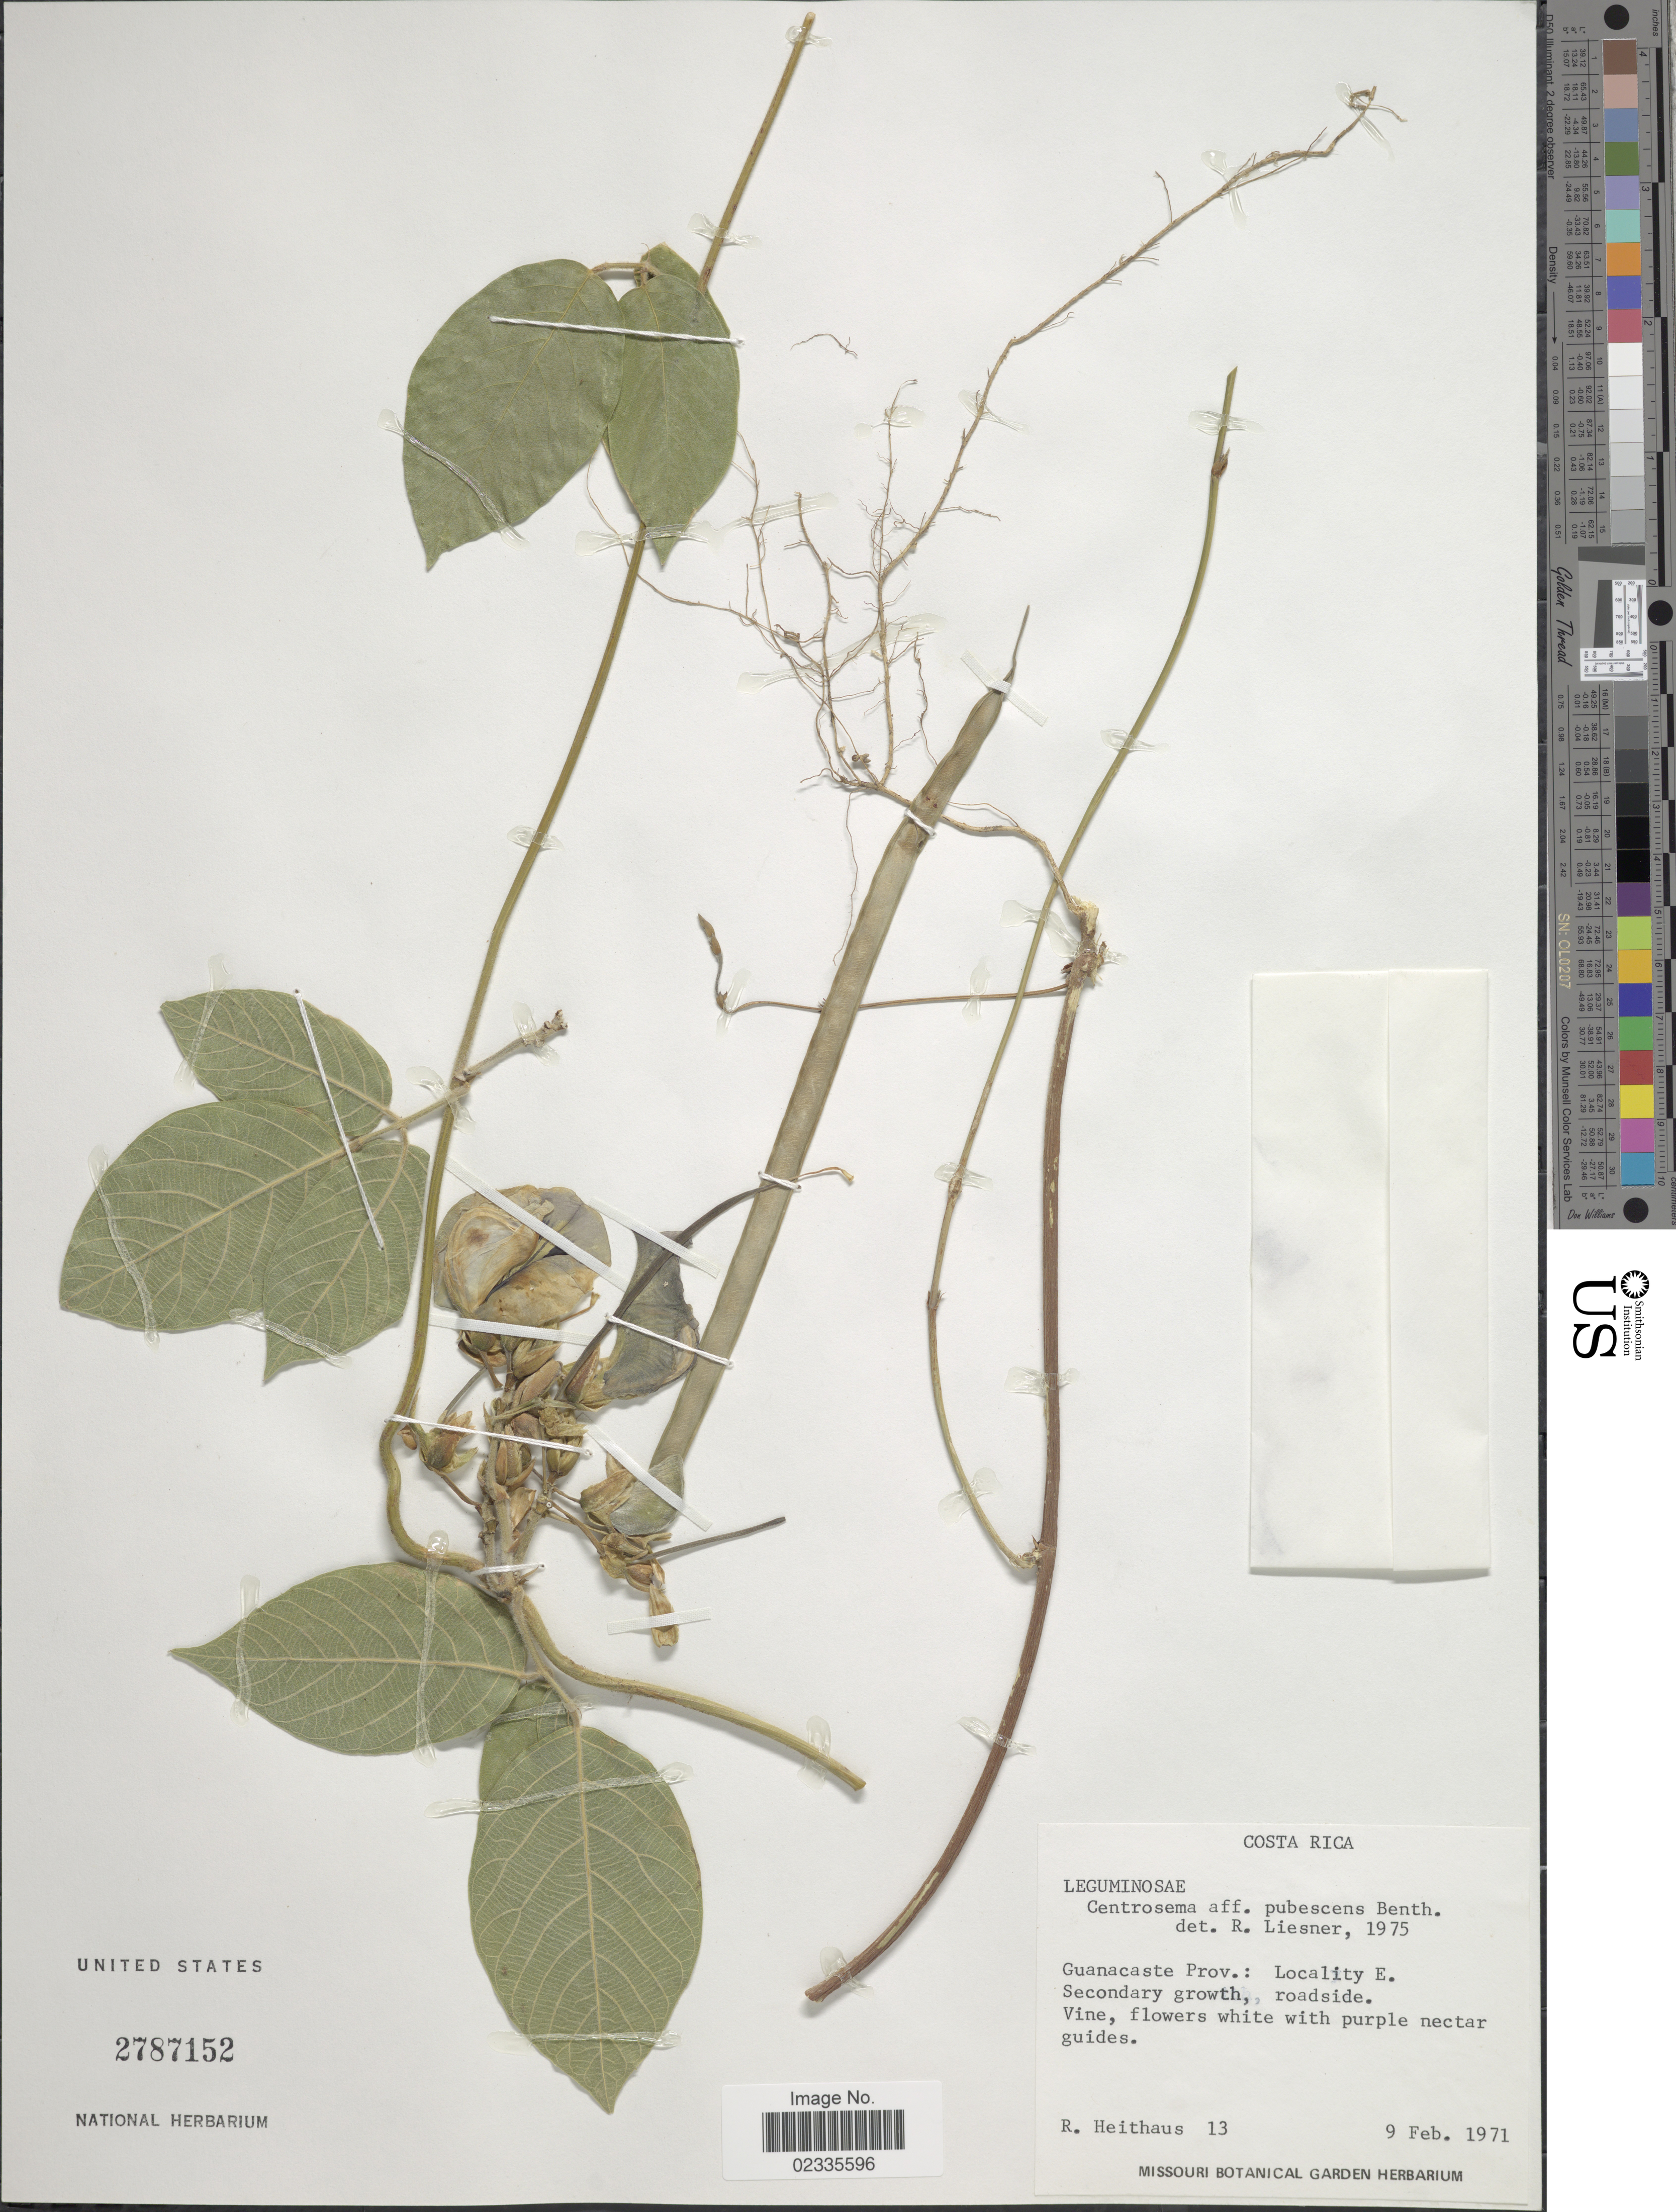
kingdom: Plantae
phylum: Tracheophyta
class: Magnoliopsida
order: Fabales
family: Fabaceae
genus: Centrosema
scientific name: Centrosema pubescens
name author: Benth.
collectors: R. Heithaus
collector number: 13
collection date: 1971-02-09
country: Costa Rica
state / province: Guanacaste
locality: Locality E. Secondary growth, roadside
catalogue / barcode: US 2787152